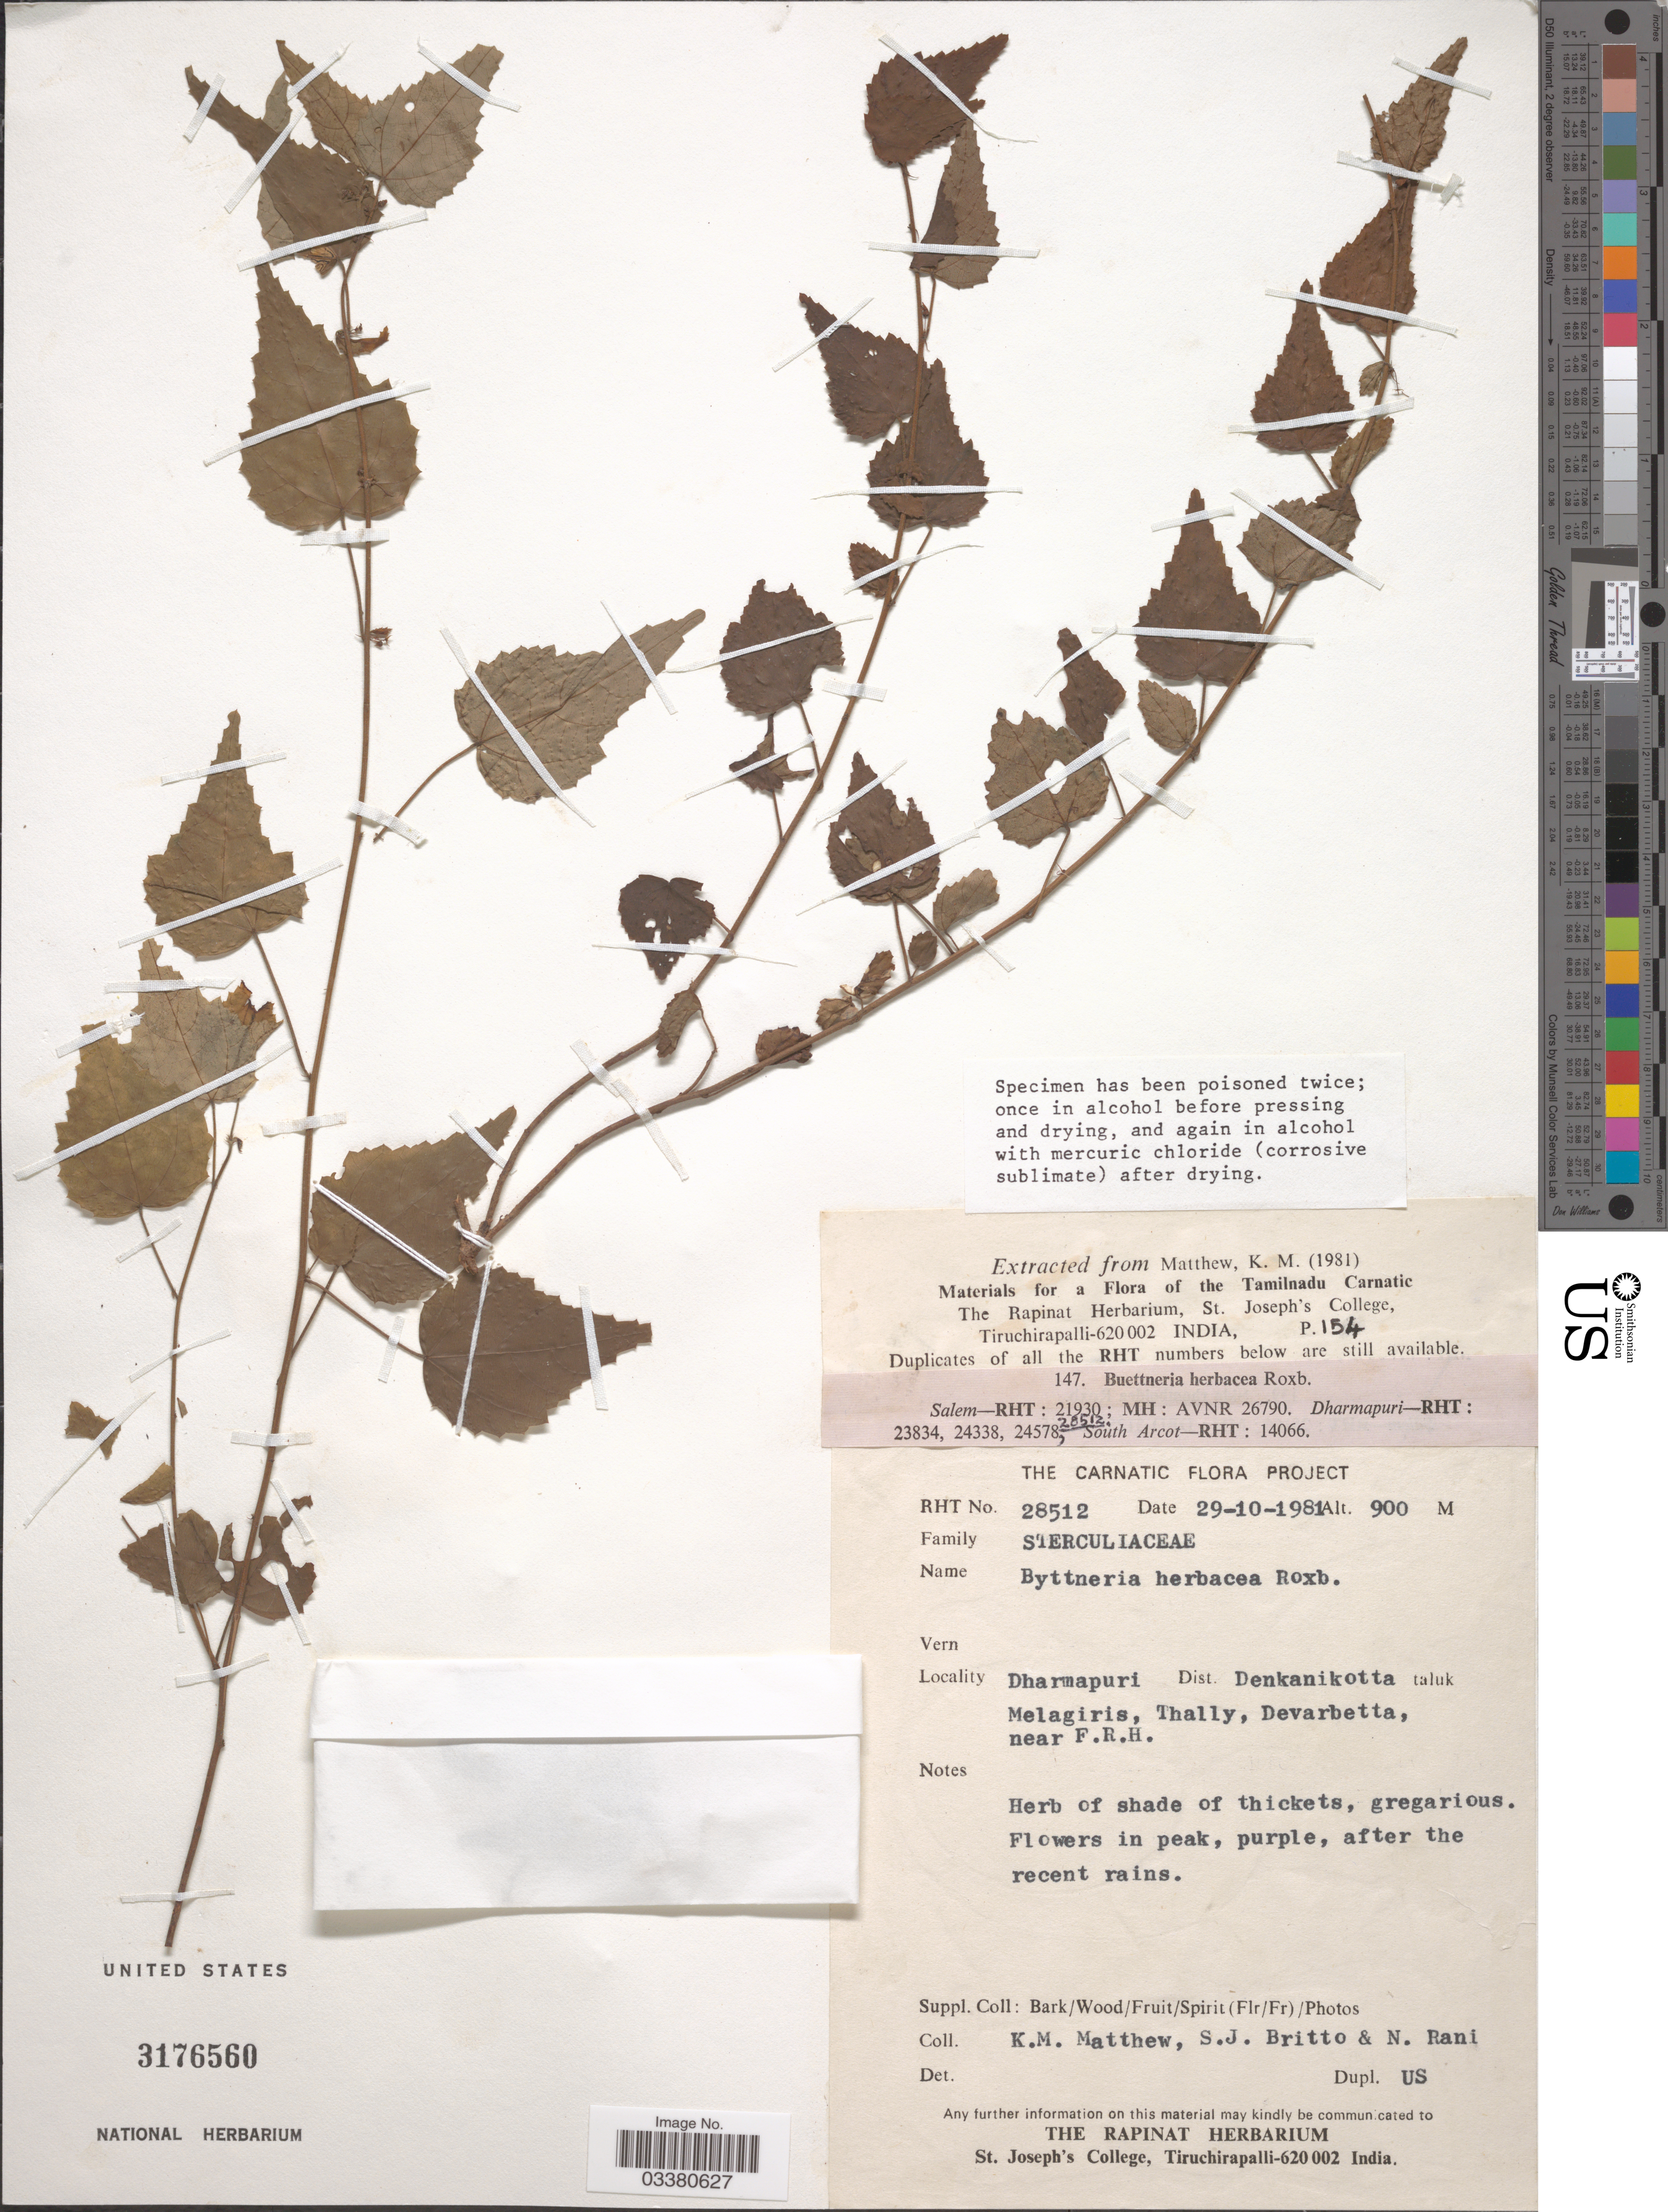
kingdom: Plantae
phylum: Tracheophyta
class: Magnoliopsida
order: Malvales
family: Malvaceae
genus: Ayenia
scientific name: Ayenia herbacea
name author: (Roxb.) T.K.Paul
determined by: Dorr, Laurence J., Curator (BOT), Smithsonian Institution - National Museum of Natural History (UNITED STATES)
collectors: K. M. Matthew, S. J. Britto & N. Rani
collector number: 28512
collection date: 1981-10-29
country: India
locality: Dharmapuri Dist. Denkanikotta taluk Melagiris, Thally Devarbetta, near F.R.H.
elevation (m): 900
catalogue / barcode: US 3176560